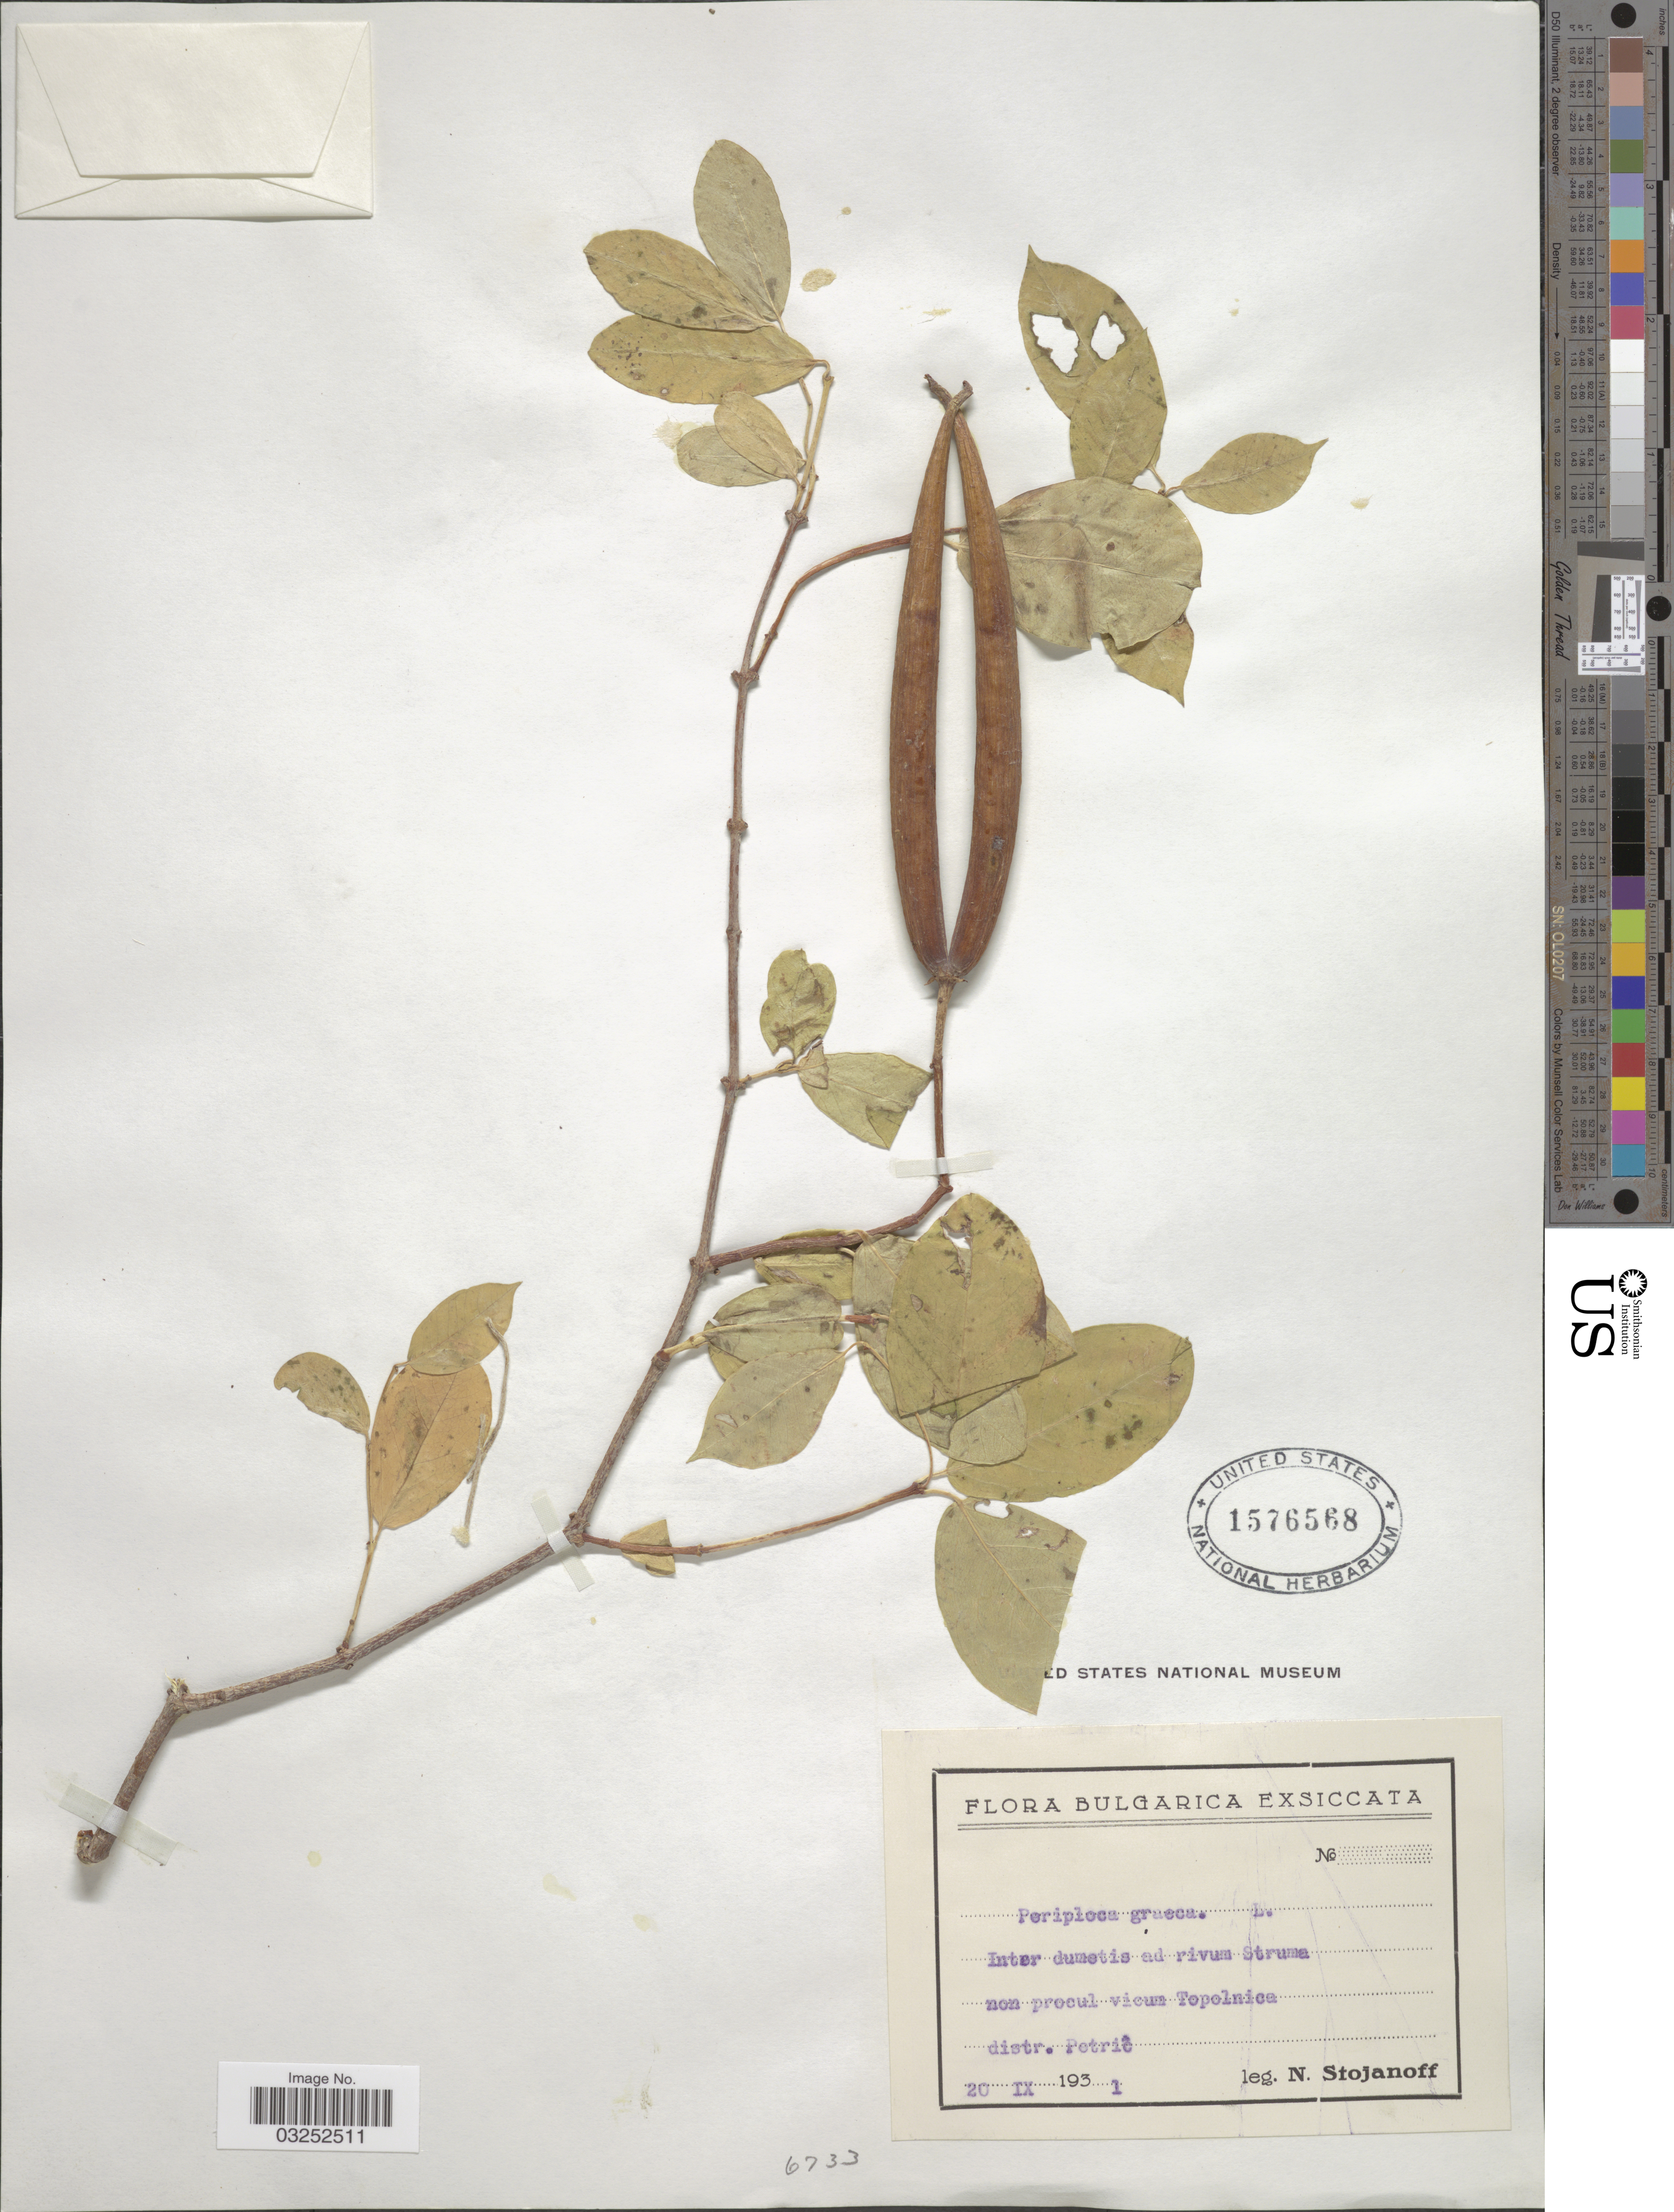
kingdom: Plantae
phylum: Tracheophyta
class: Magnoliopsida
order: Gentianales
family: Apocynaceae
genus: Periploca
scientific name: Periploca graeca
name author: L.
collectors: N. Stojanoff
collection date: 1931-09-20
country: Bulgaria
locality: Inter dumetis ad rivum Struma, non procul vicum Topolnica, distr. Petriê.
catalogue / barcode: US 1576568